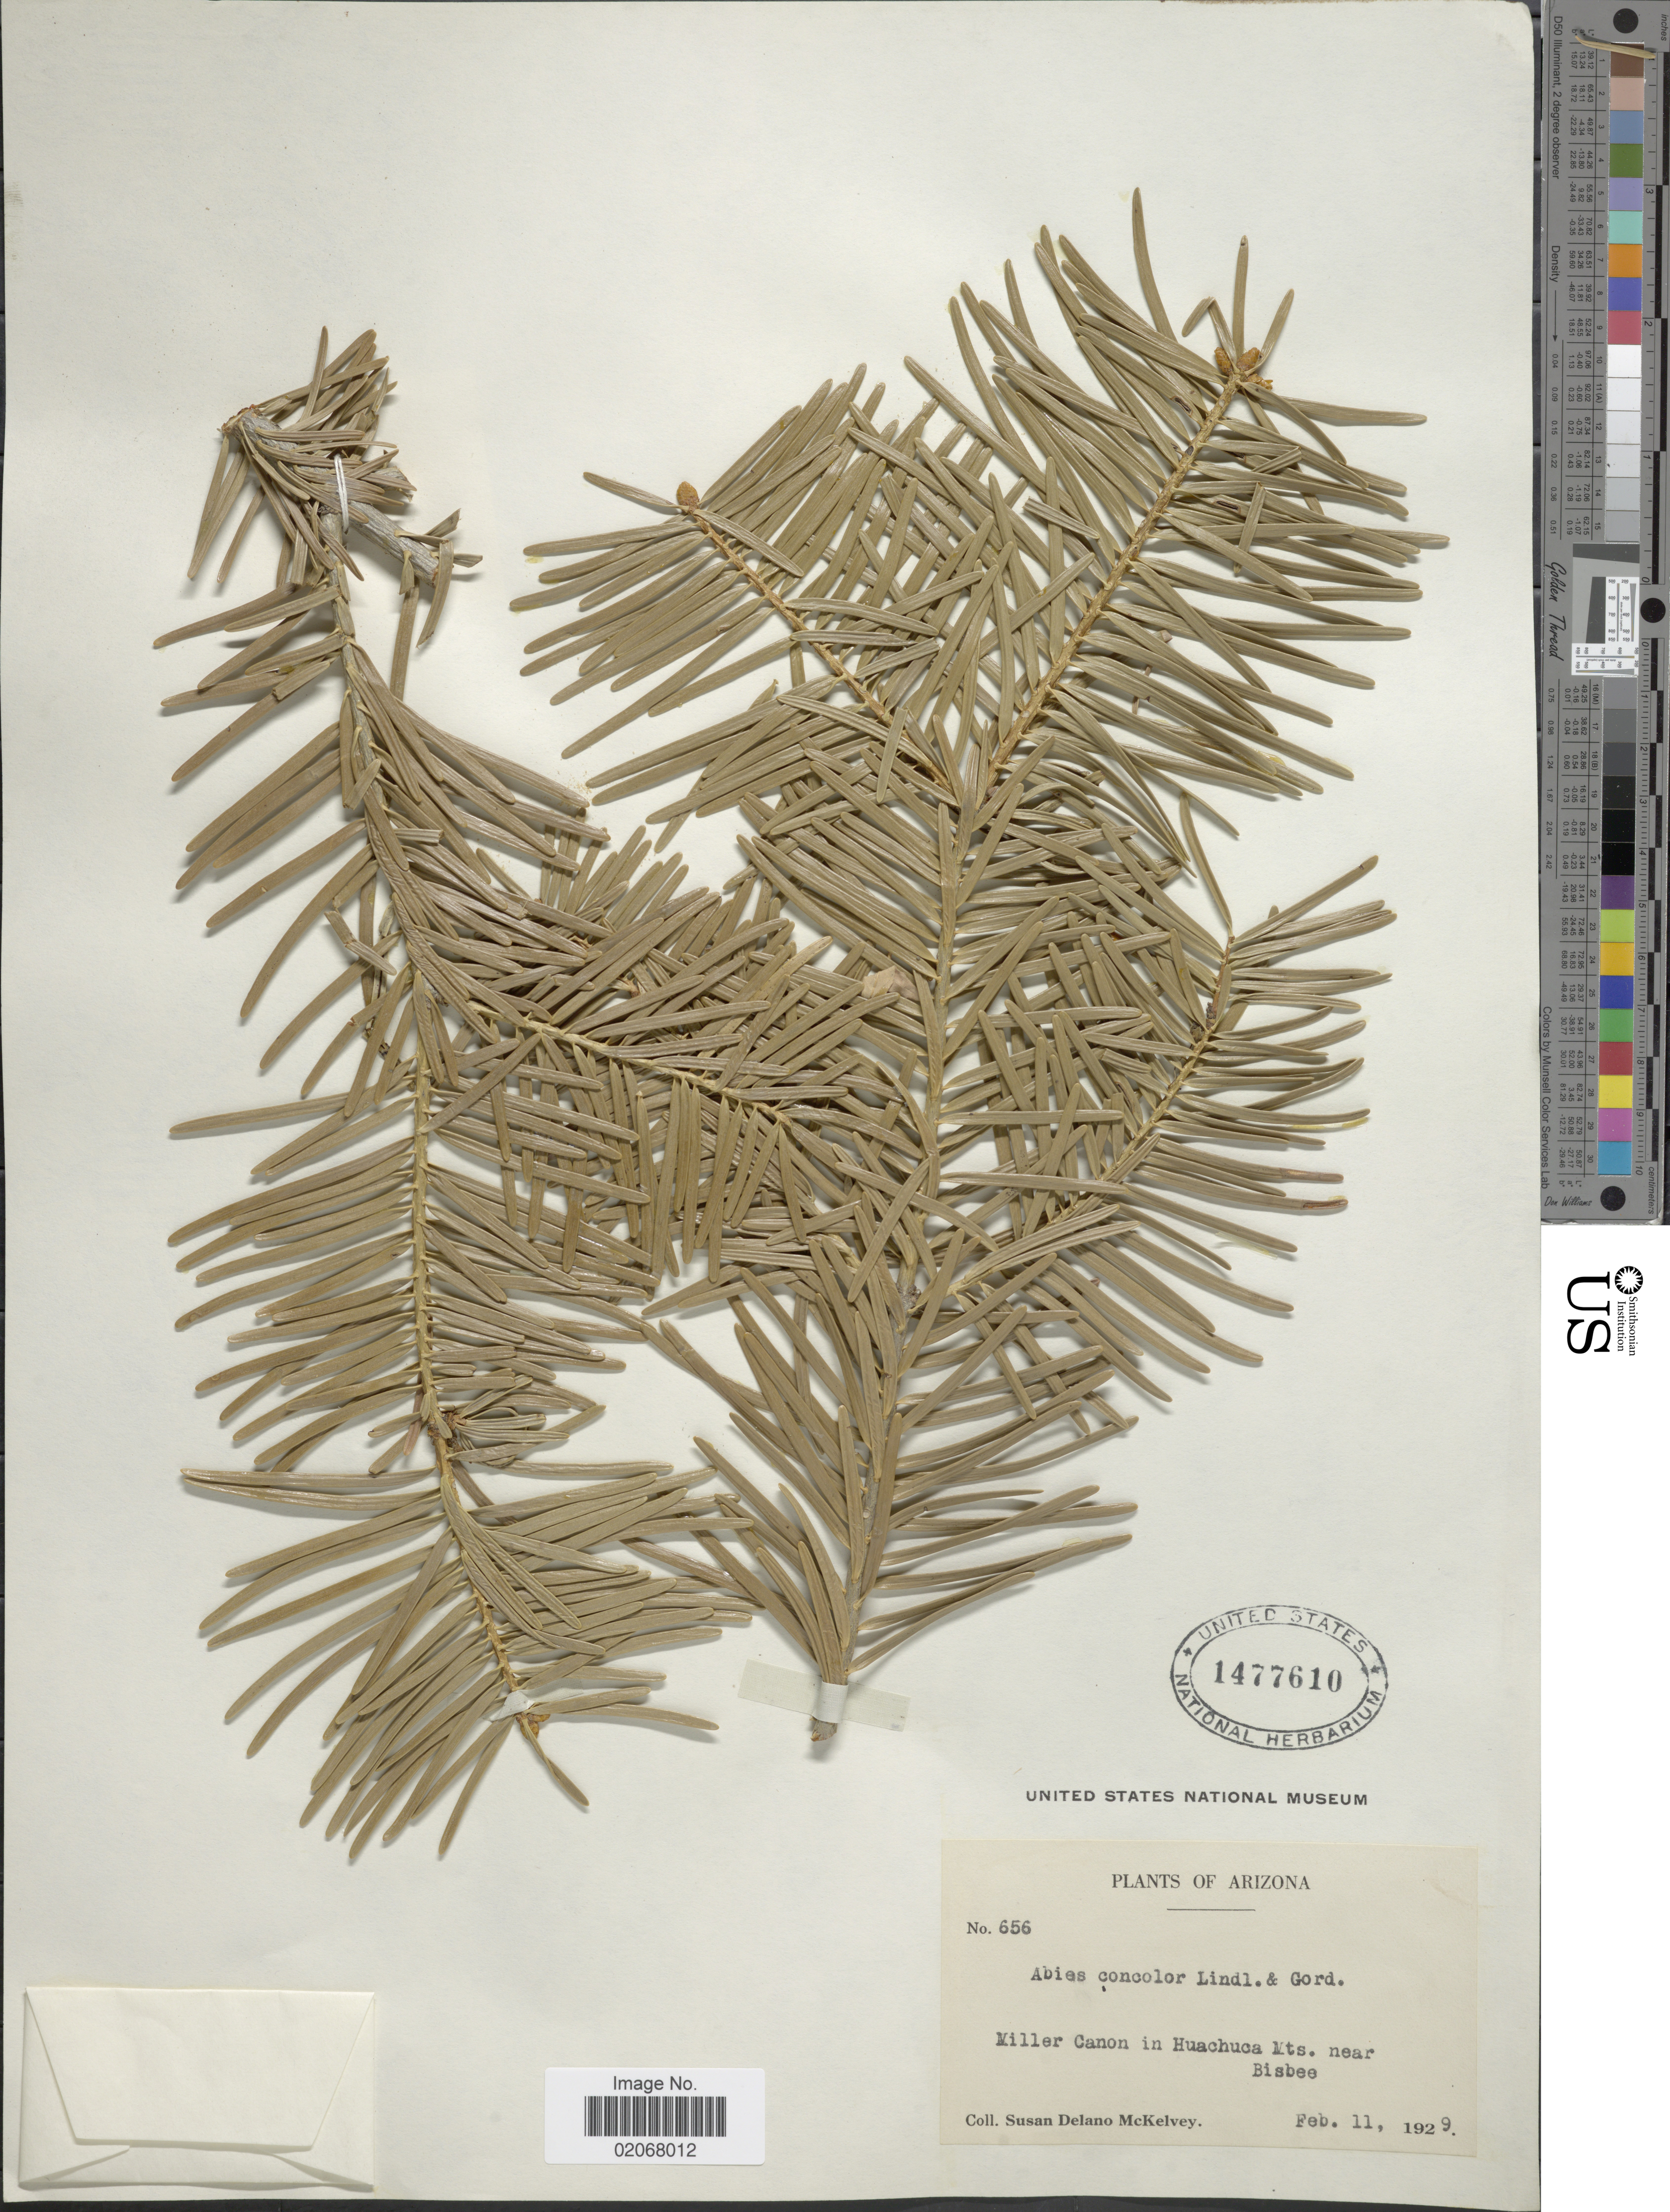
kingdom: Plantae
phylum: Tracheophyta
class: Pinopsida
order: Pinales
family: Pinaceae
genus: Abies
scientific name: Abies concolor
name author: (Gordon & Glend.) Lindl. ex Hildebr.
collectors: S. A. McKelvey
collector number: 656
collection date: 1929-02-11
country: United States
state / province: Arizona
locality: Miller Canon in Huachuca Mts. near Bisbee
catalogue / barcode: US 1477610